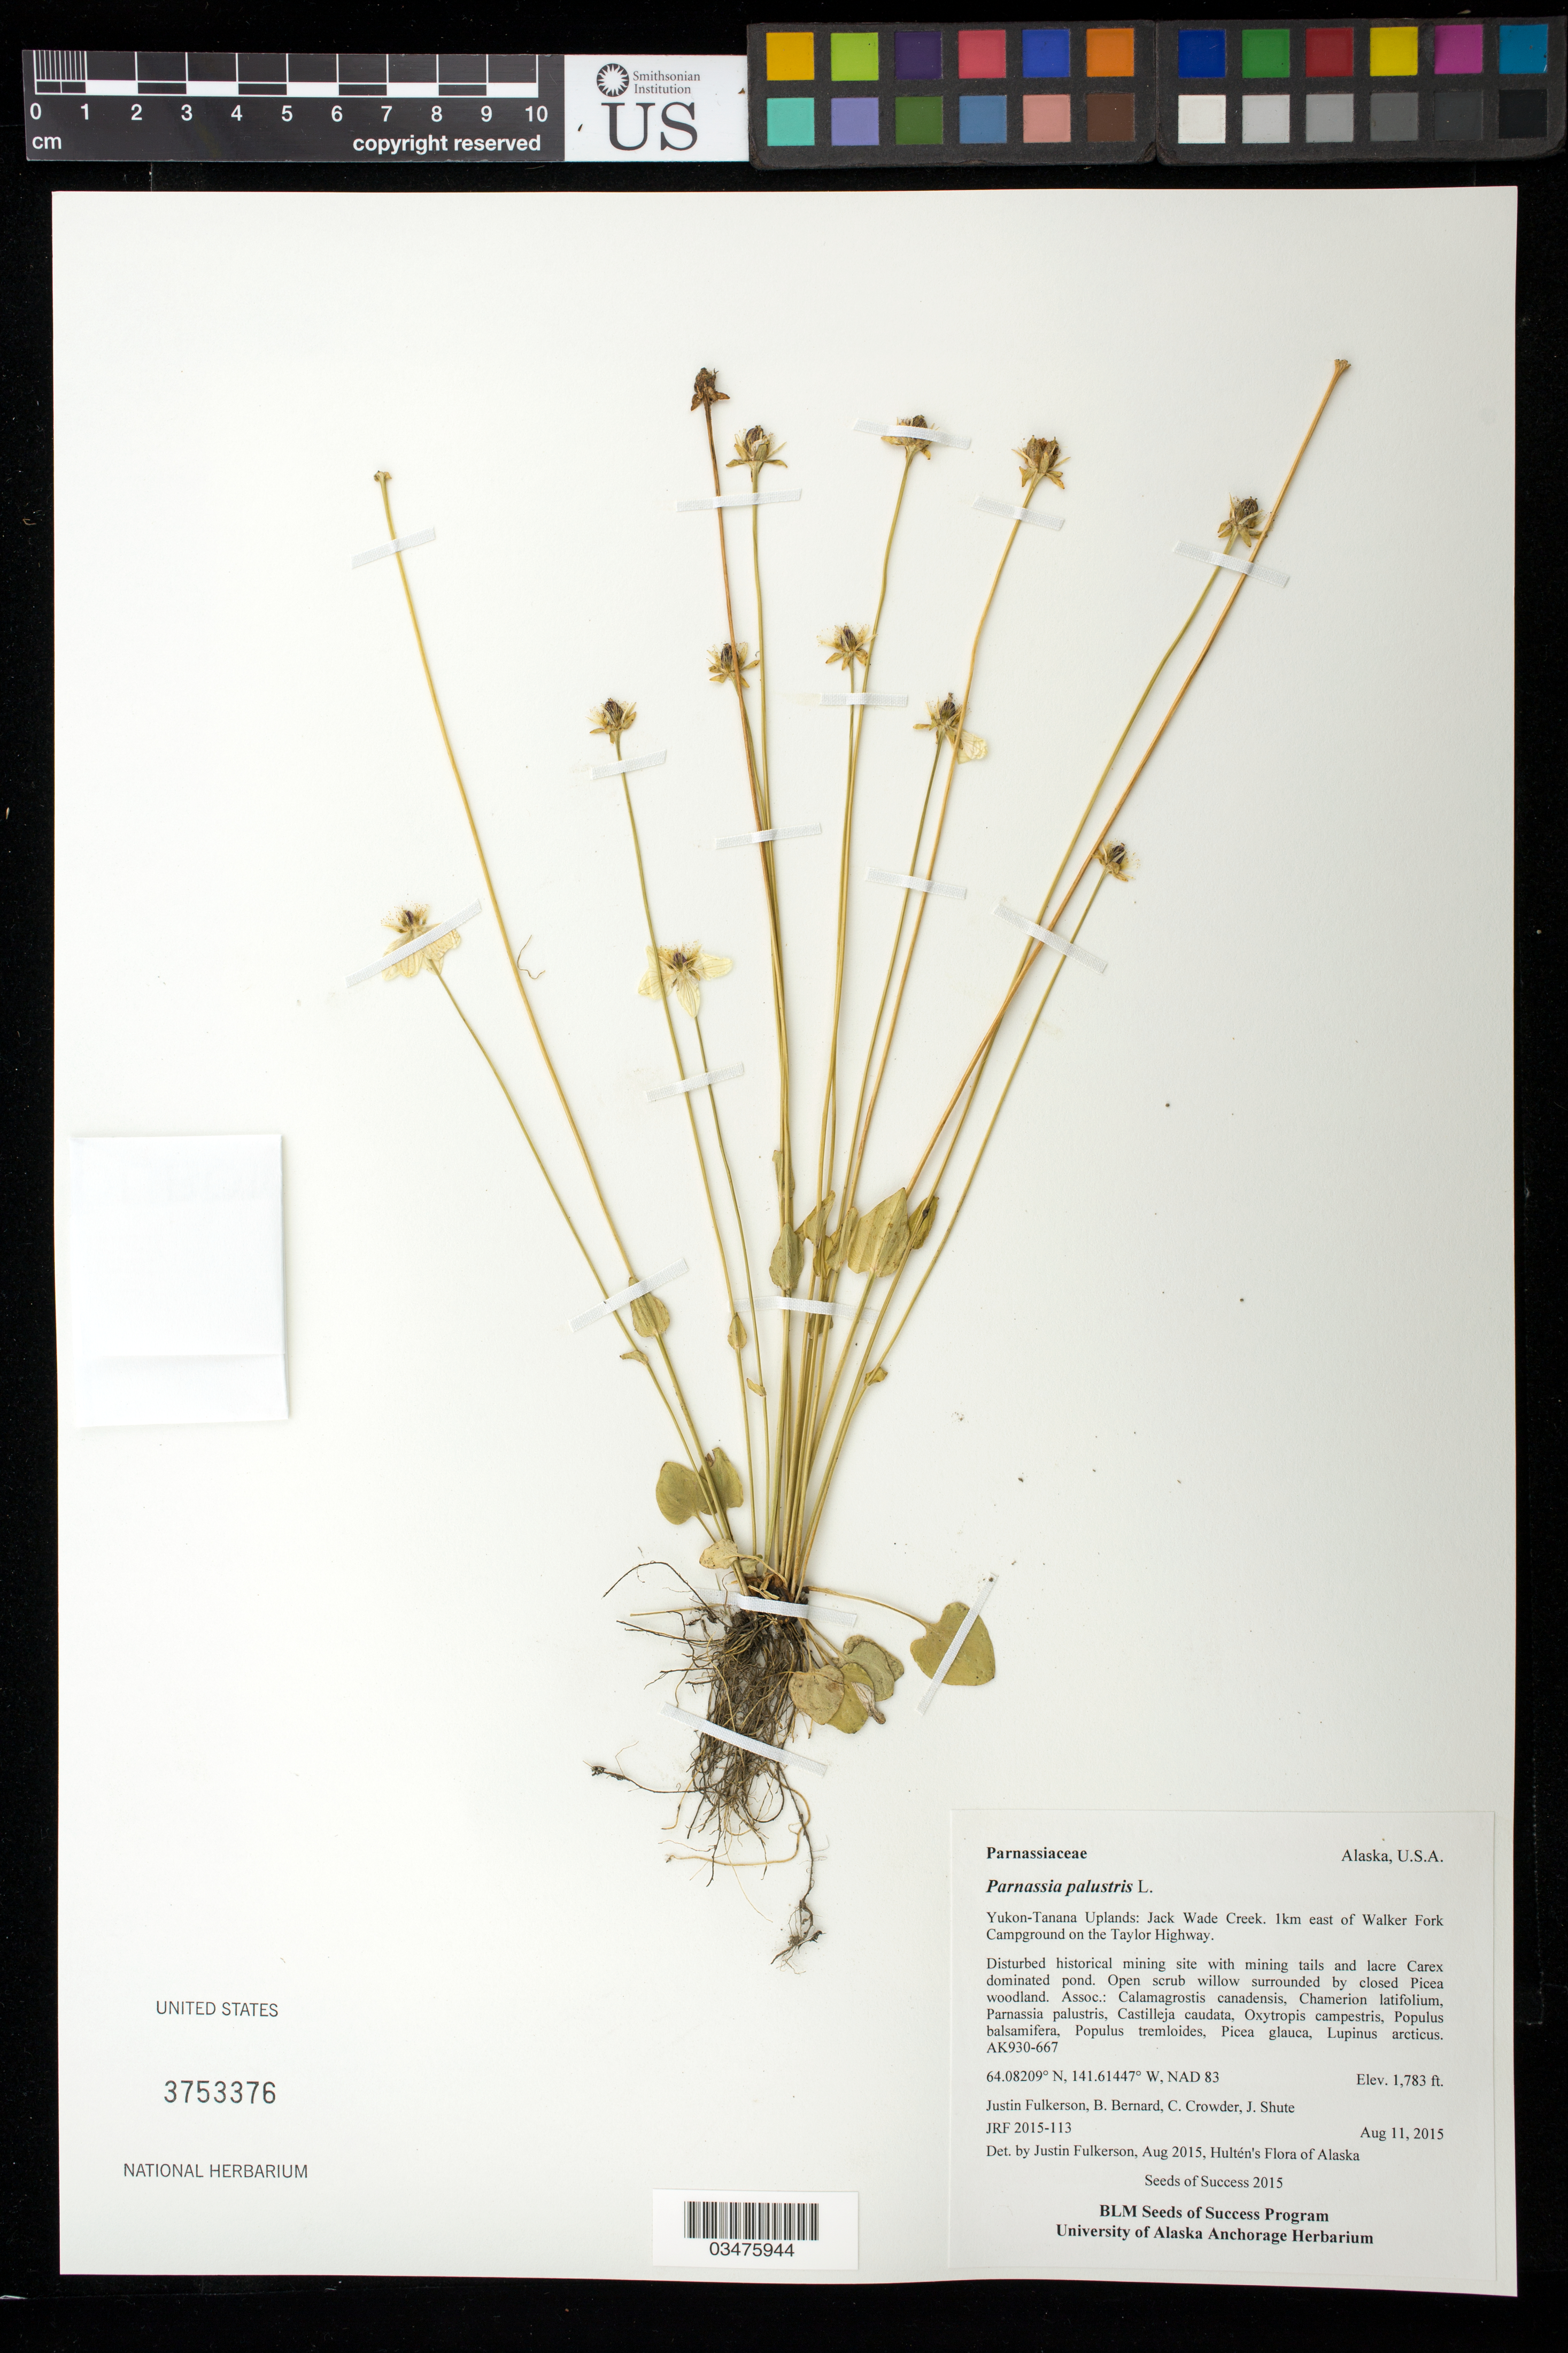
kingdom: Plantae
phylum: Tracheophyta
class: Magnoliopsida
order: Celastrales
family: Parnassiaceae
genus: Parnassia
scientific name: Parnassia palustris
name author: L.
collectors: J. Fulkerson, C. Crowder, J. Shute & B. Bernard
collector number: OR110-667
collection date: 2015-08-11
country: United States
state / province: Alaska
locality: Yukon-Tanana Uplands, Jack Wade Creek. 1 km E of Walker Fork Campground on the Taylor Hwy.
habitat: Disturbed historical mining site with mining tails and lacre Carex dominated pond. Open scrub willow surrounded by closed Picea woodland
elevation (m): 543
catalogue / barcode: US 3753376